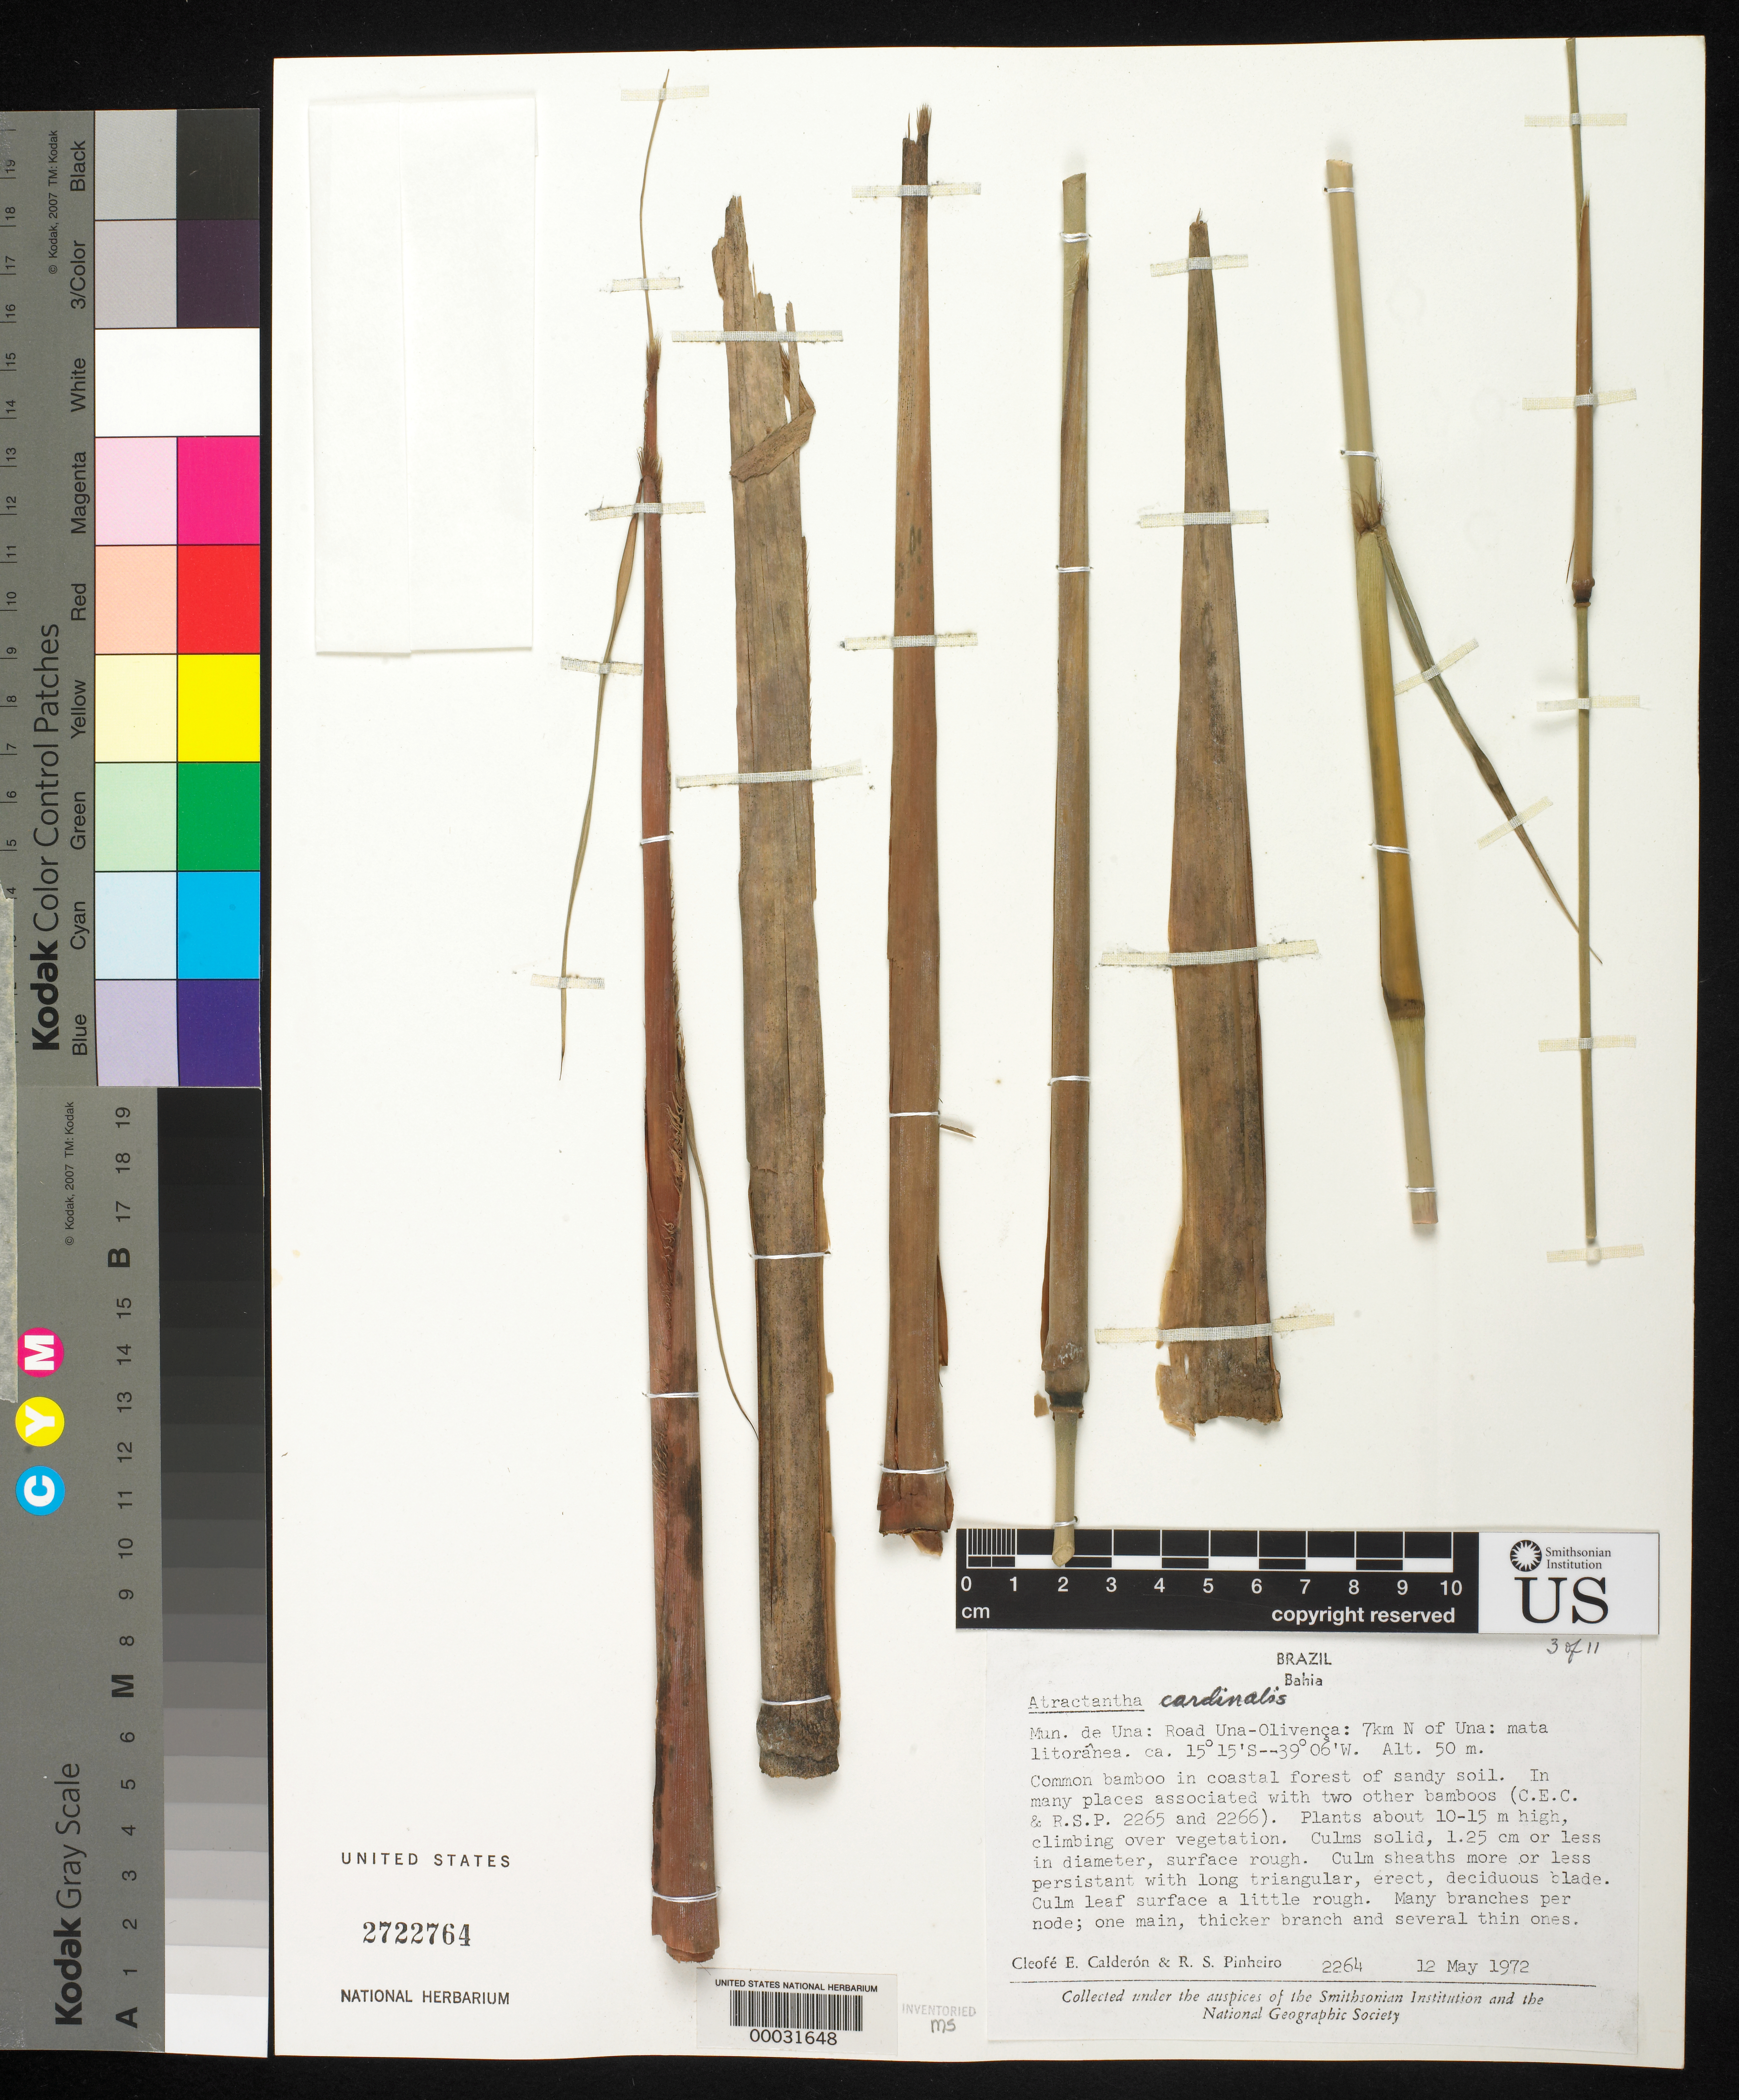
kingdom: Plantae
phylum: Tracheophyta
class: Liliopsida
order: Poales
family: Poaceae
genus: Atractantha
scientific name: Atractantha cardinalis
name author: Judz.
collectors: C. E. Calderón & R. S. Pinheiro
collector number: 2264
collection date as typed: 12 May 1972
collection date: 1972-05-12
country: Brazil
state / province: Bahia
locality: Una, olivenca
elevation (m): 50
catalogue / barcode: US 2722764